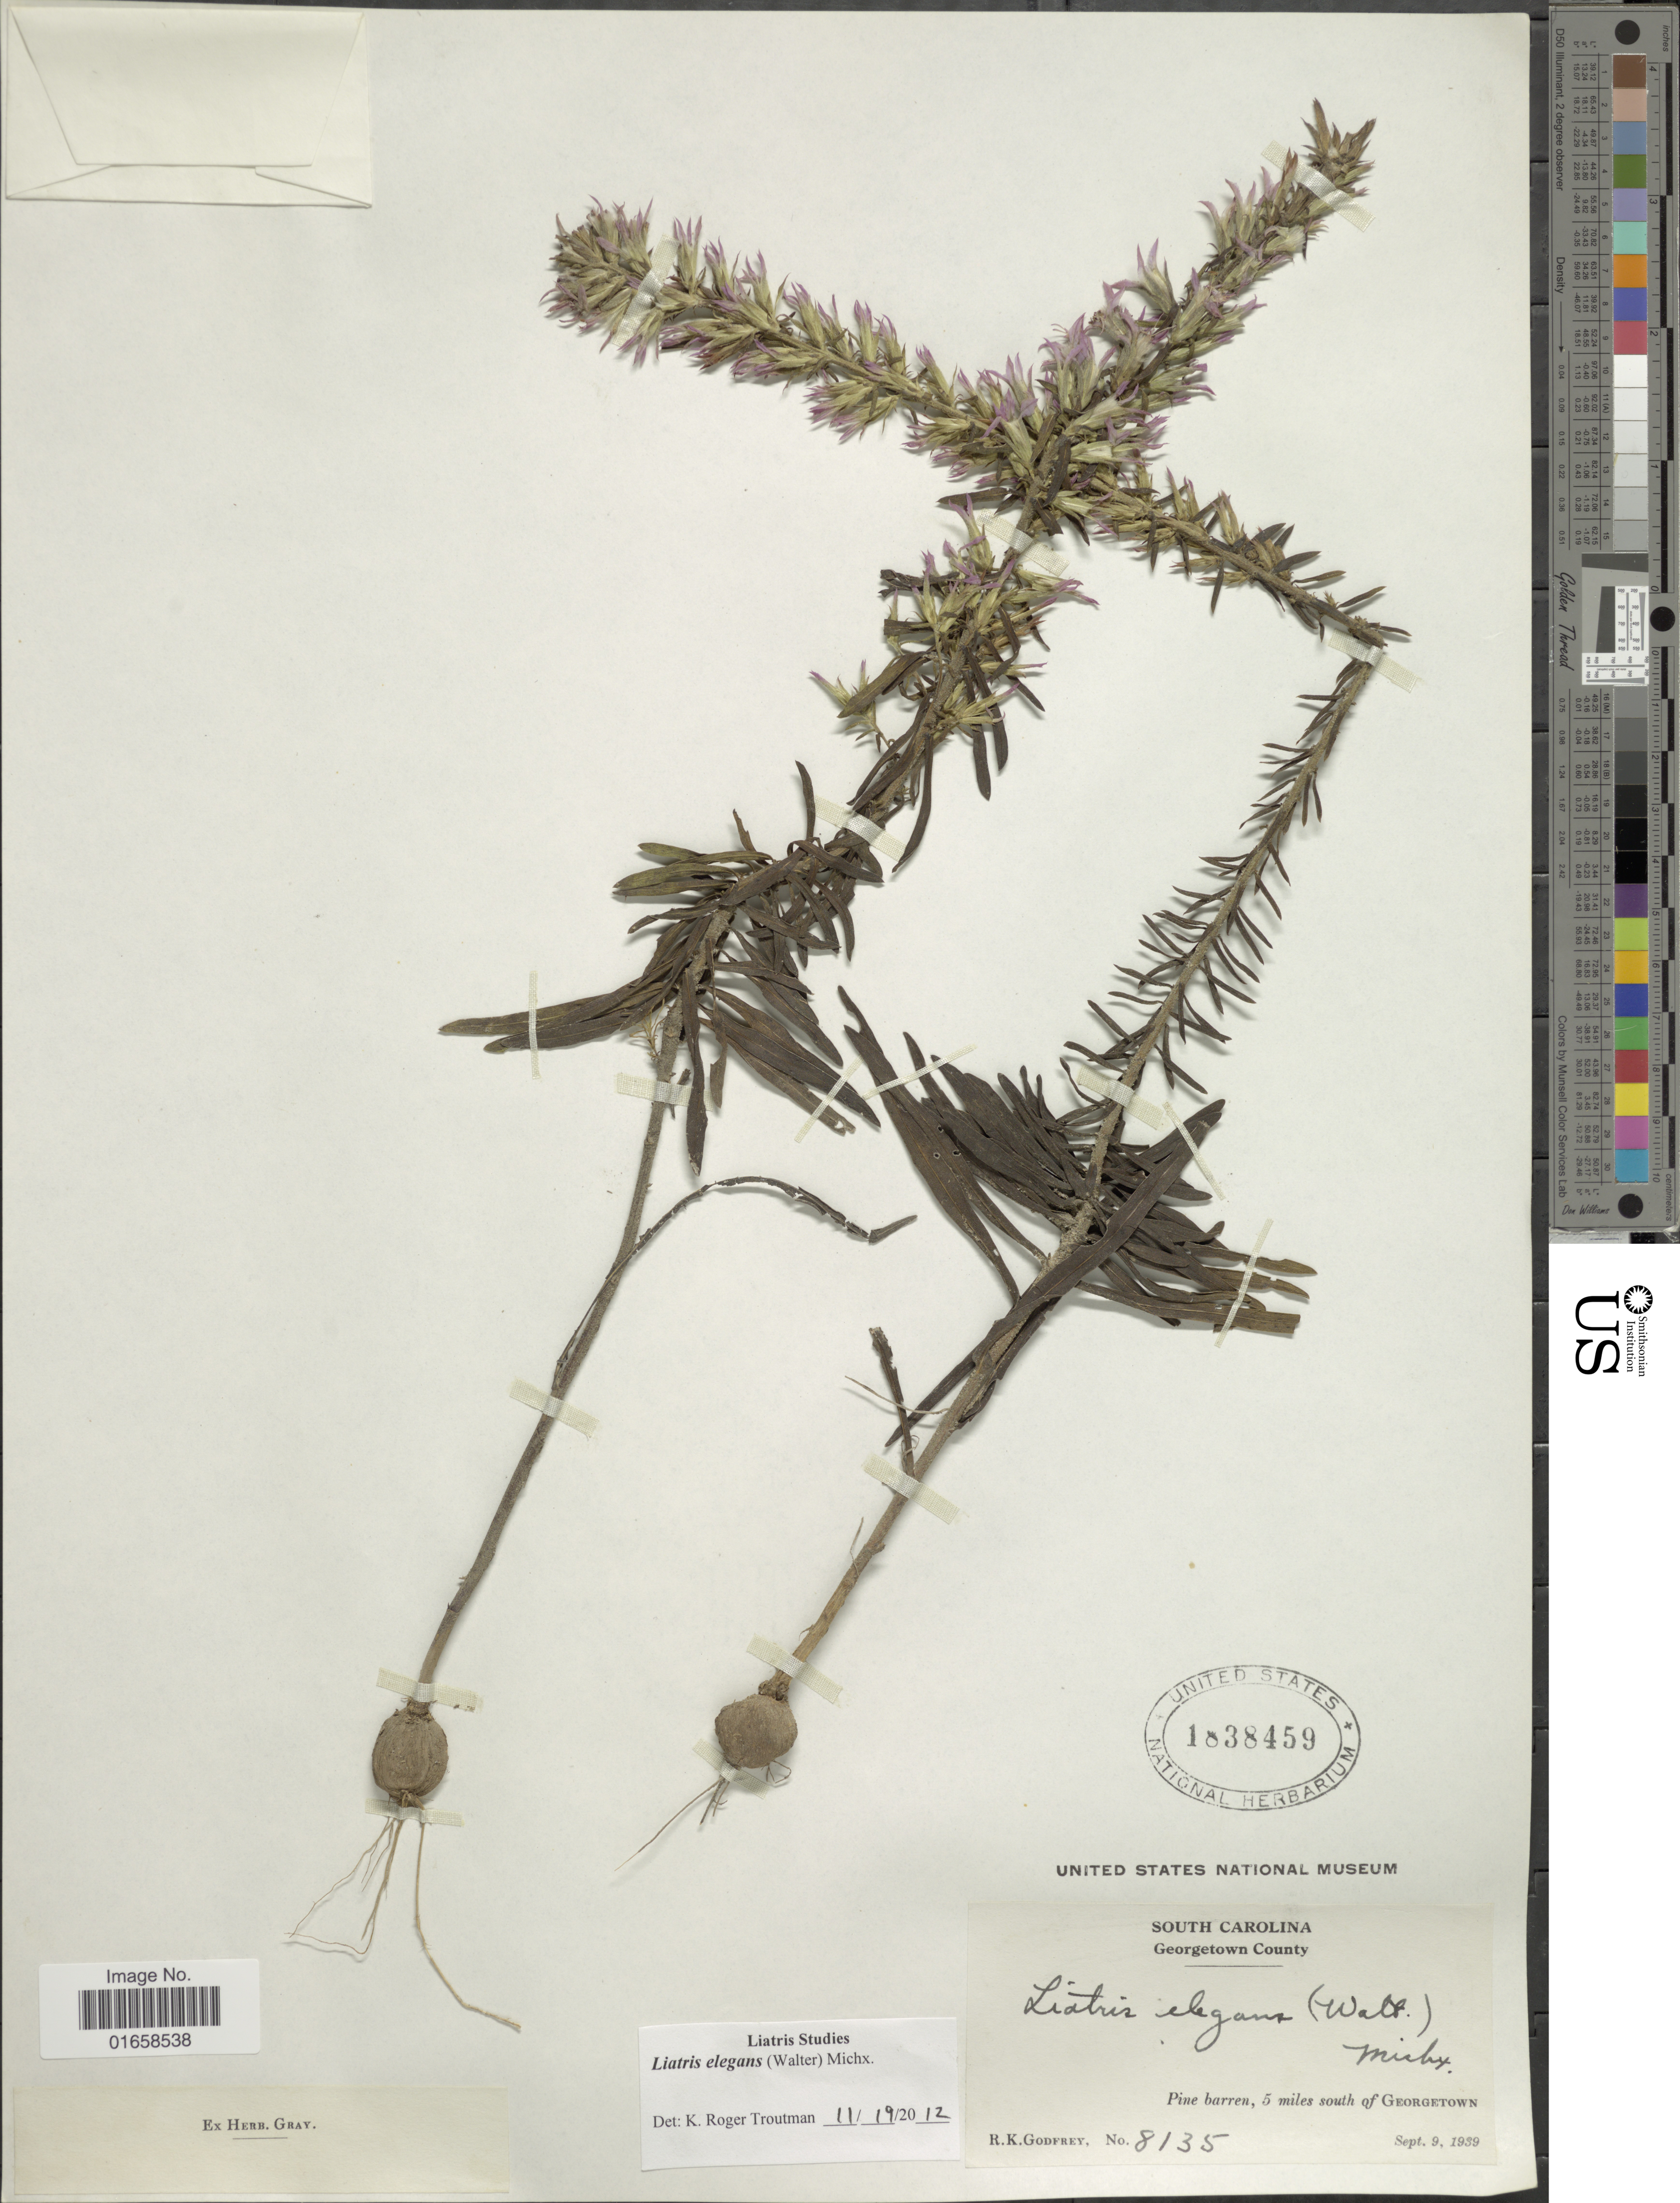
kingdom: Plantae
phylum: Tracheophyta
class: Magnoliopsida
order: Asterales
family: Asteraceae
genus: Liatris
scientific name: Liatris elegans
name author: (Walter) Michx.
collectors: R. K. Godfrey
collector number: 8135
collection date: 1939-09-09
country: United States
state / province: South Carolina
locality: Georgetown County, Pine Barren, 5 miles south of Georgetown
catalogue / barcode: US 1838459